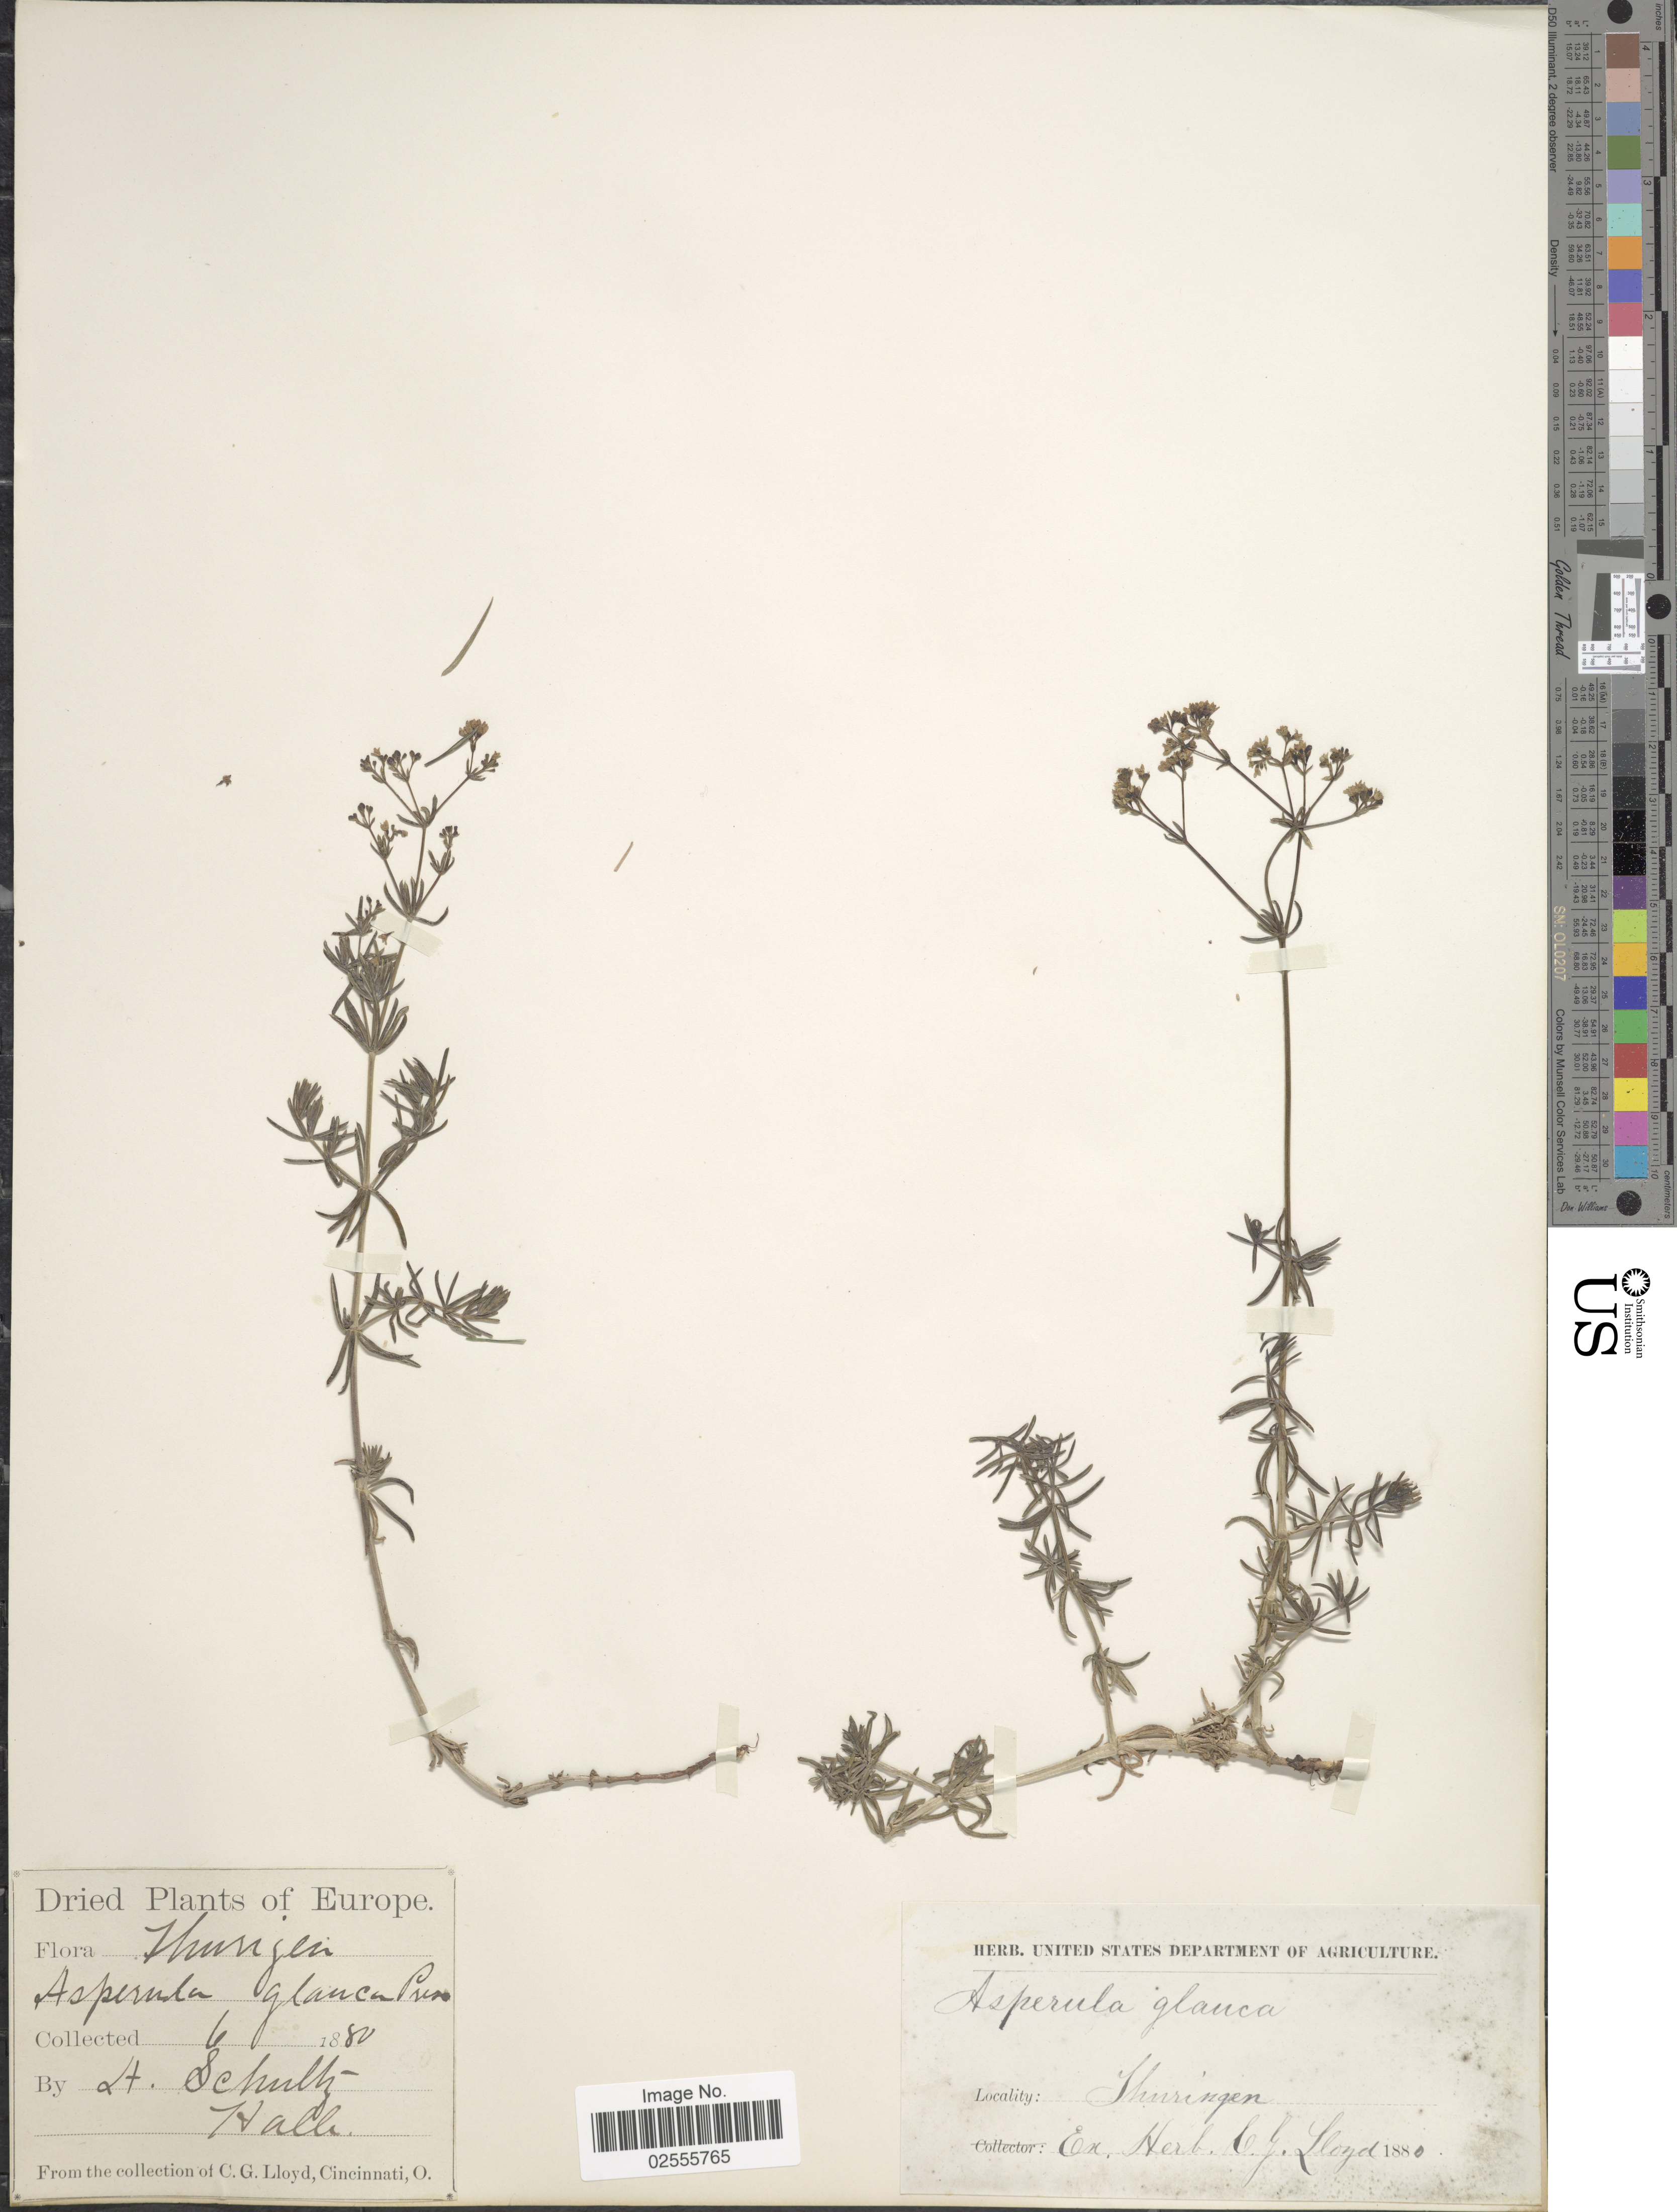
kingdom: Plantae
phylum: Tracheophyta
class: Magnoliopsida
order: Gentianales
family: Rubiaceae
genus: Asperula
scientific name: Asperula glauca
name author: L.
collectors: A. Schultz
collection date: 1880-06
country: Germany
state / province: Thuringia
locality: Halle